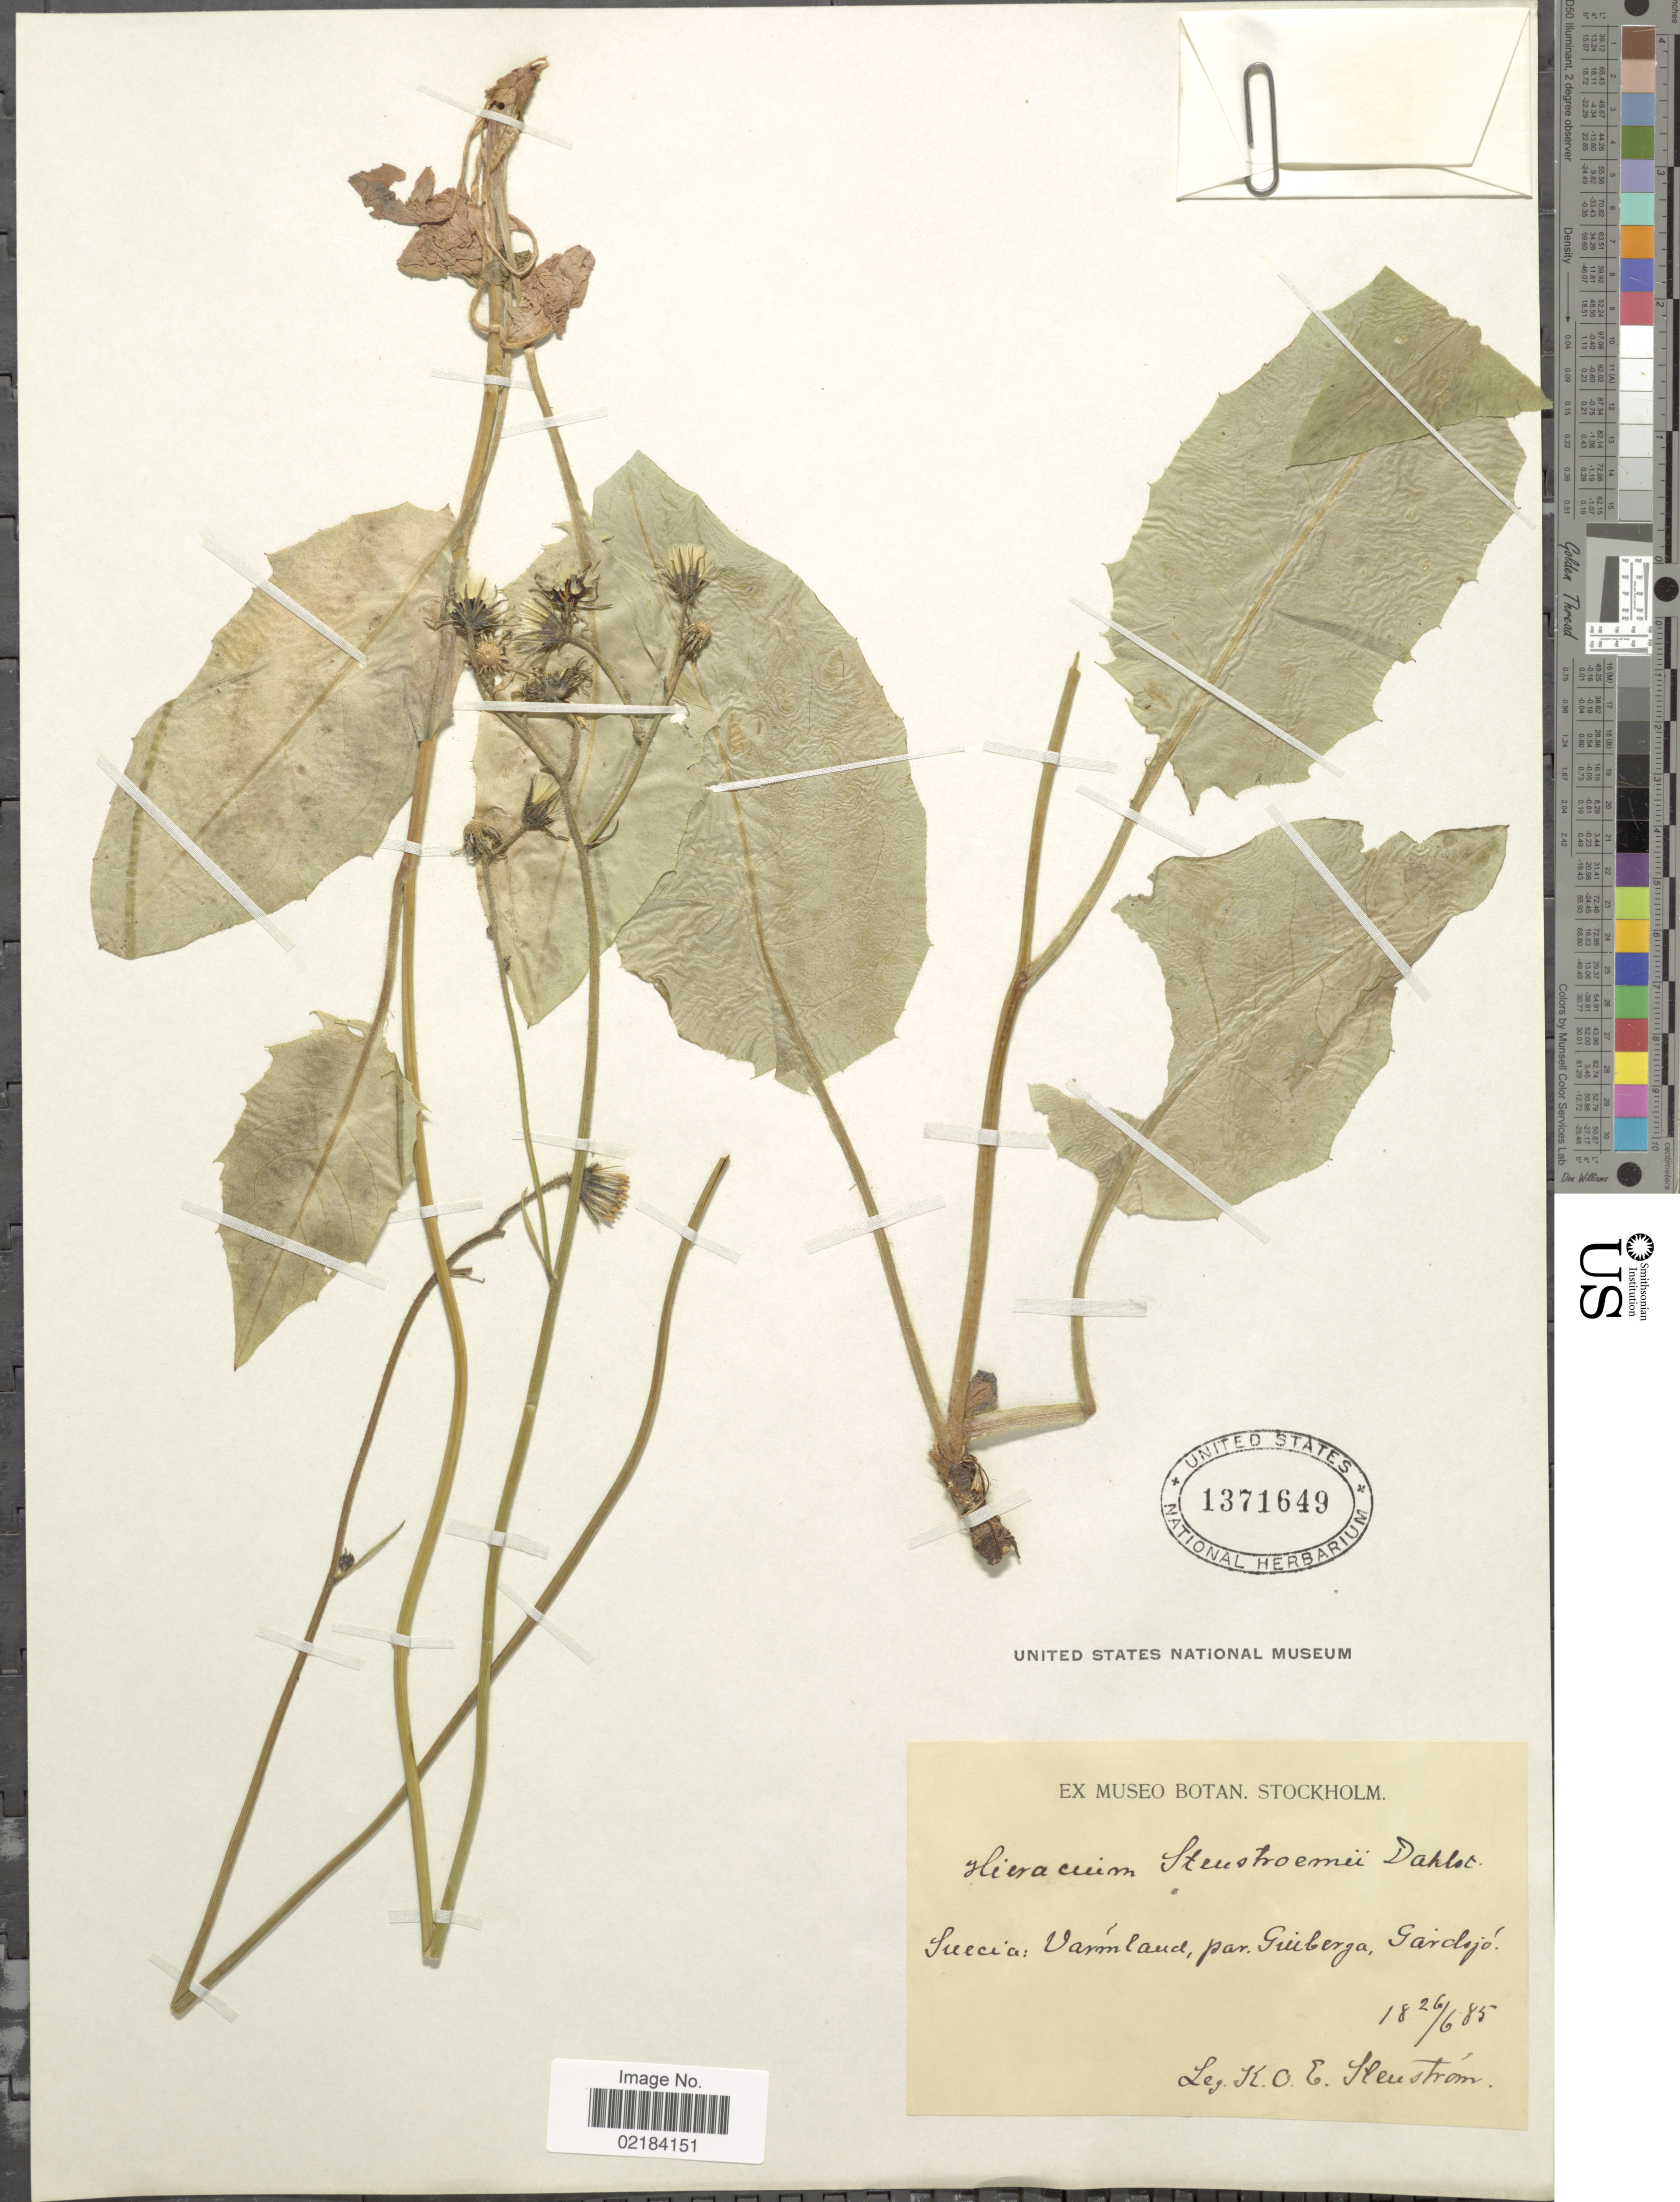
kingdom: Plantae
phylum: Tracheophyta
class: Magnoliopsida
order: Asterales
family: Asteraceae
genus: Hieracium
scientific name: Hieracium stenstroemii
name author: Dahlst.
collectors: K. O. E. Stenström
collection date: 1885-06-26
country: Sweden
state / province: Varmland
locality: Varmland, par. Gillberga, Gårdsjö.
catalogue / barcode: US 1371649